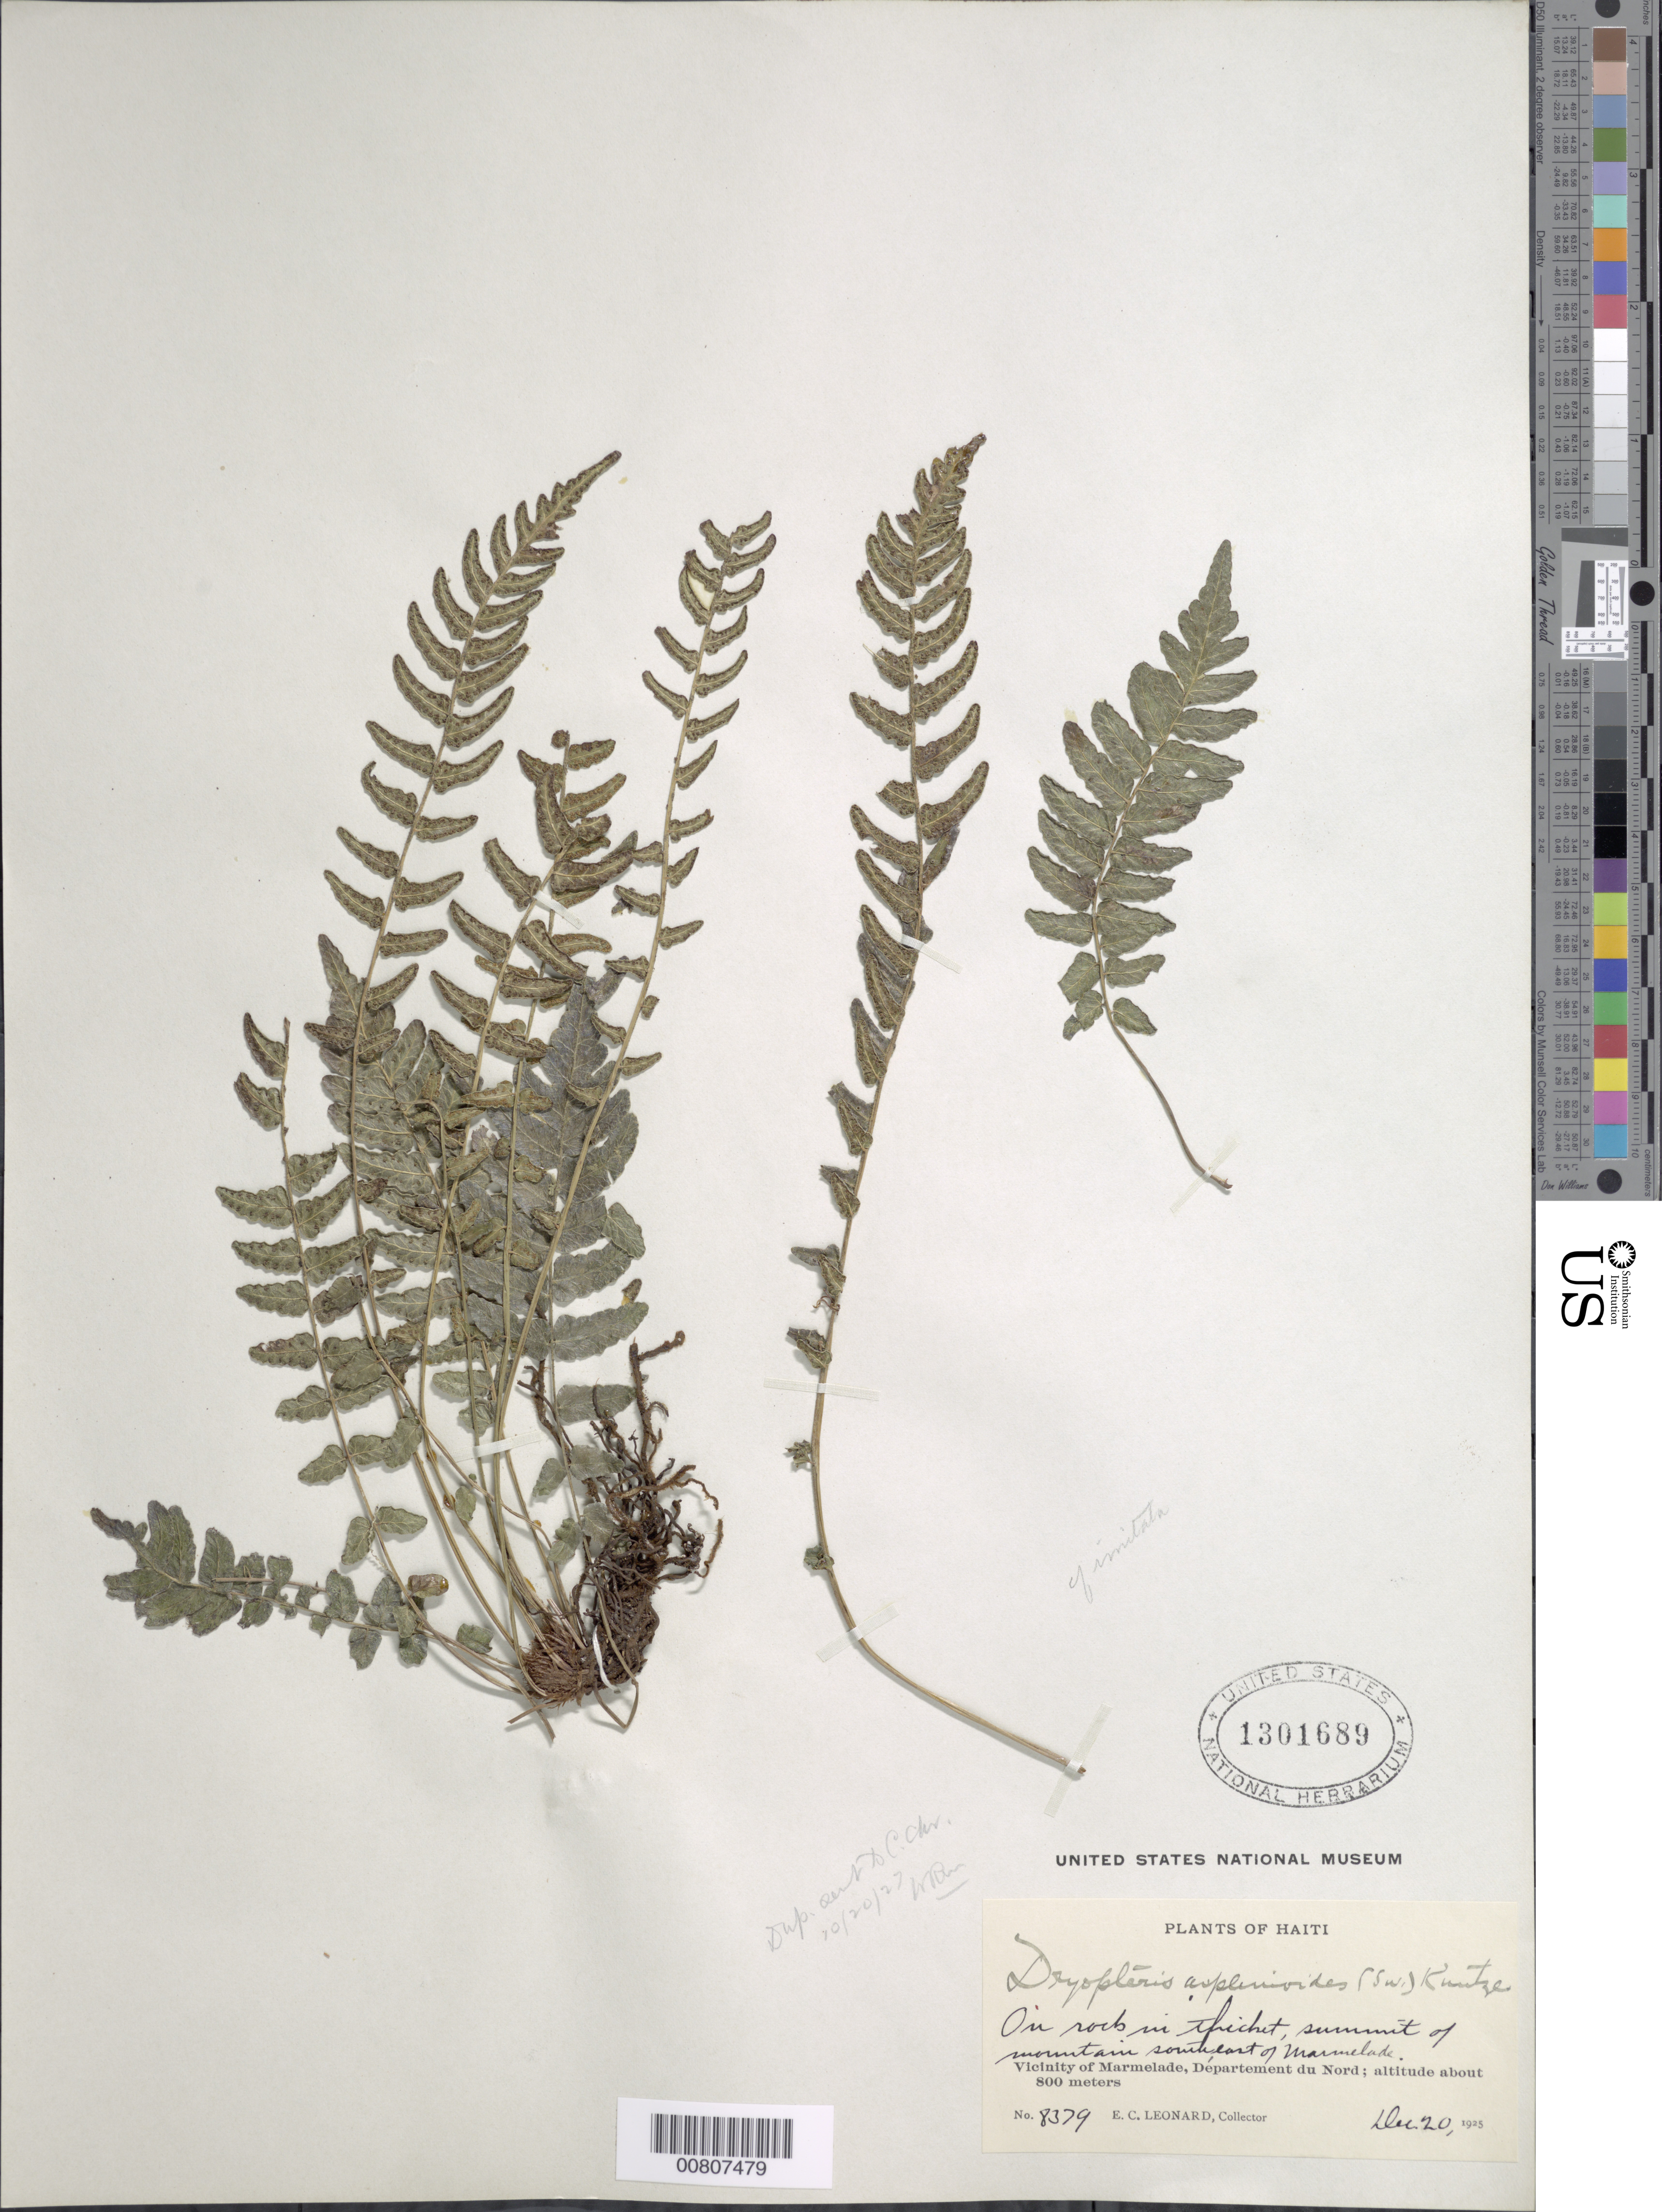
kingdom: Plantae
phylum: Tracheophyta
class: Polypodiopsida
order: Polypodiales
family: Thelypteridaceae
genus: Goniopteris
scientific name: Goniopteris retroflexa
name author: (L.) Pic. Serm.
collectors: E. C. Leonard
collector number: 8379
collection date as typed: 20 Dec 1925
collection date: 1925-12-20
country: Haiti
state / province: Nord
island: Hispaniola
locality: Marmelade, SE of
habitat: Summit of mountain, on rock in thicket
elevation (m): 800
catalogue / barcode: US 1301689